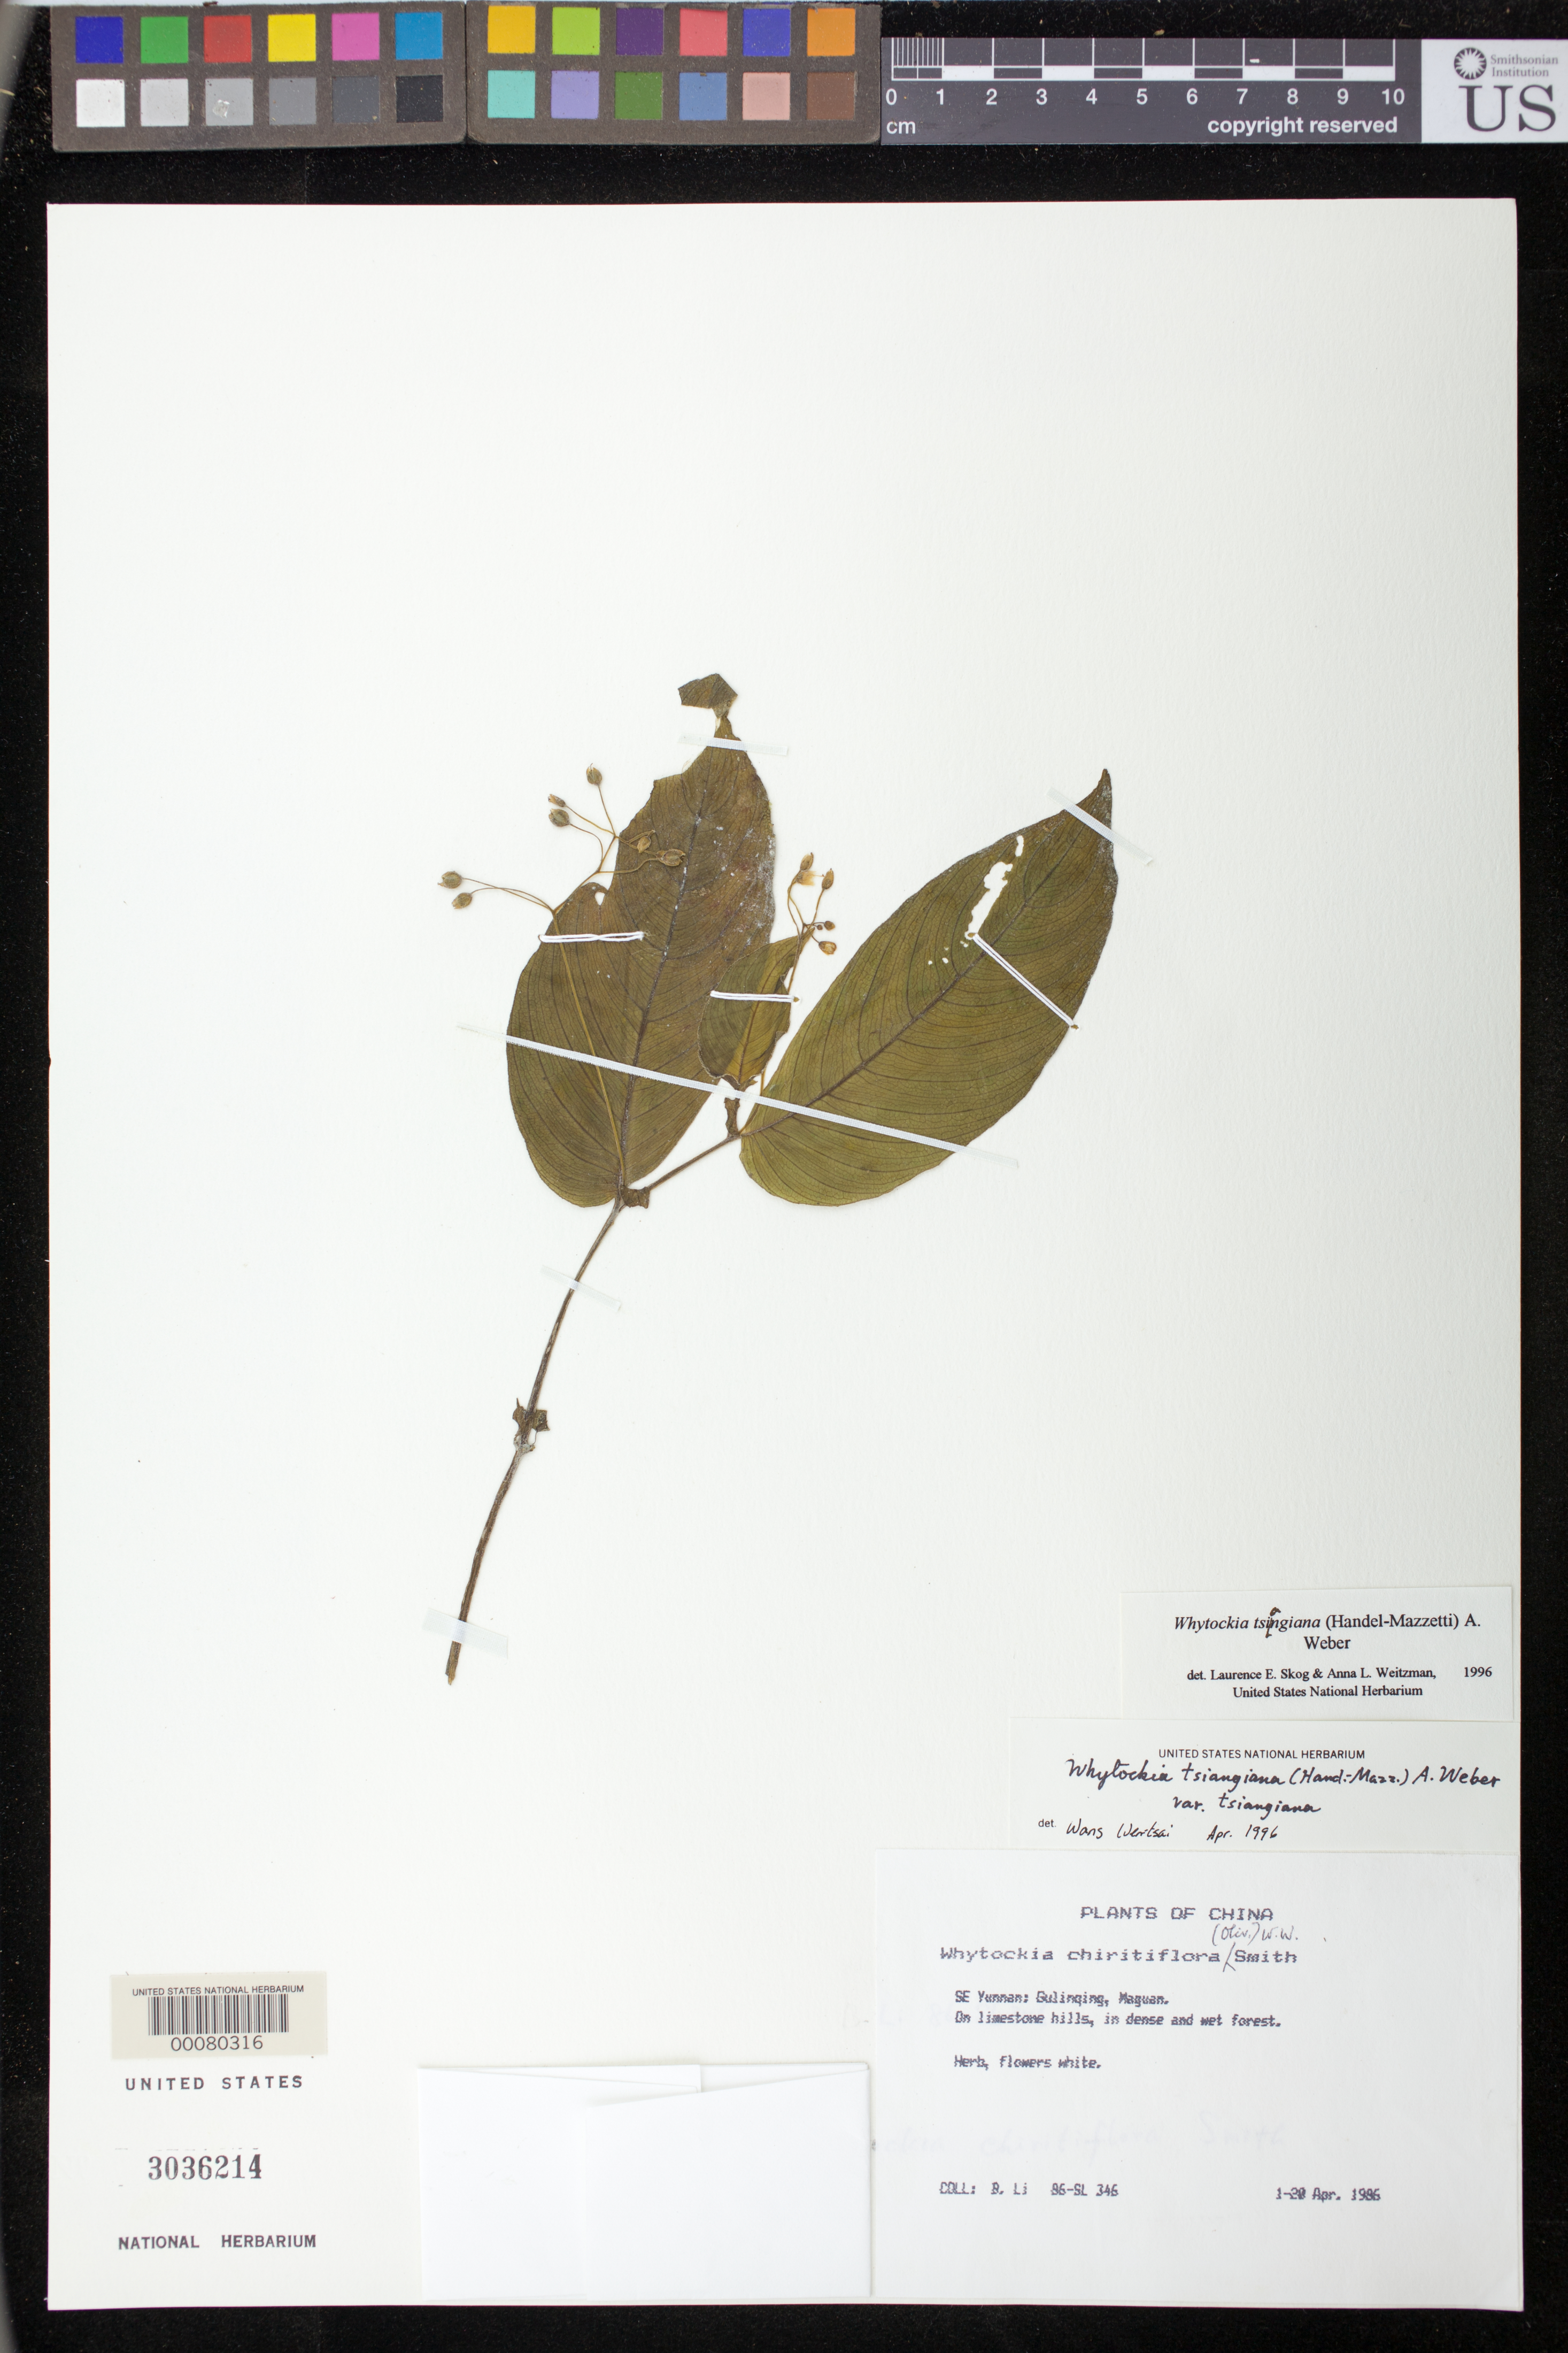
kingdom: Plantae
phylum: Tracheophyta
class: Magnoliopsida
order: Lamiales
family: Gesneriaceae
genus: Whytockia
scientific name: Whytockia tsiangiana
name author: (Hand.-Mazz.) A. Weber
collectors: B. Li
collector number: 86-SL 346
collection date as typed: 01-20 Apr 1986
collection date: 1986-04-01/1986-04-20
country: China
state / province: Yunnan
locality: Se yunnan, gulinqing, maguan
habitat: On limestone hills, in dense and wet forest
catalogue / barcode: US 3036214